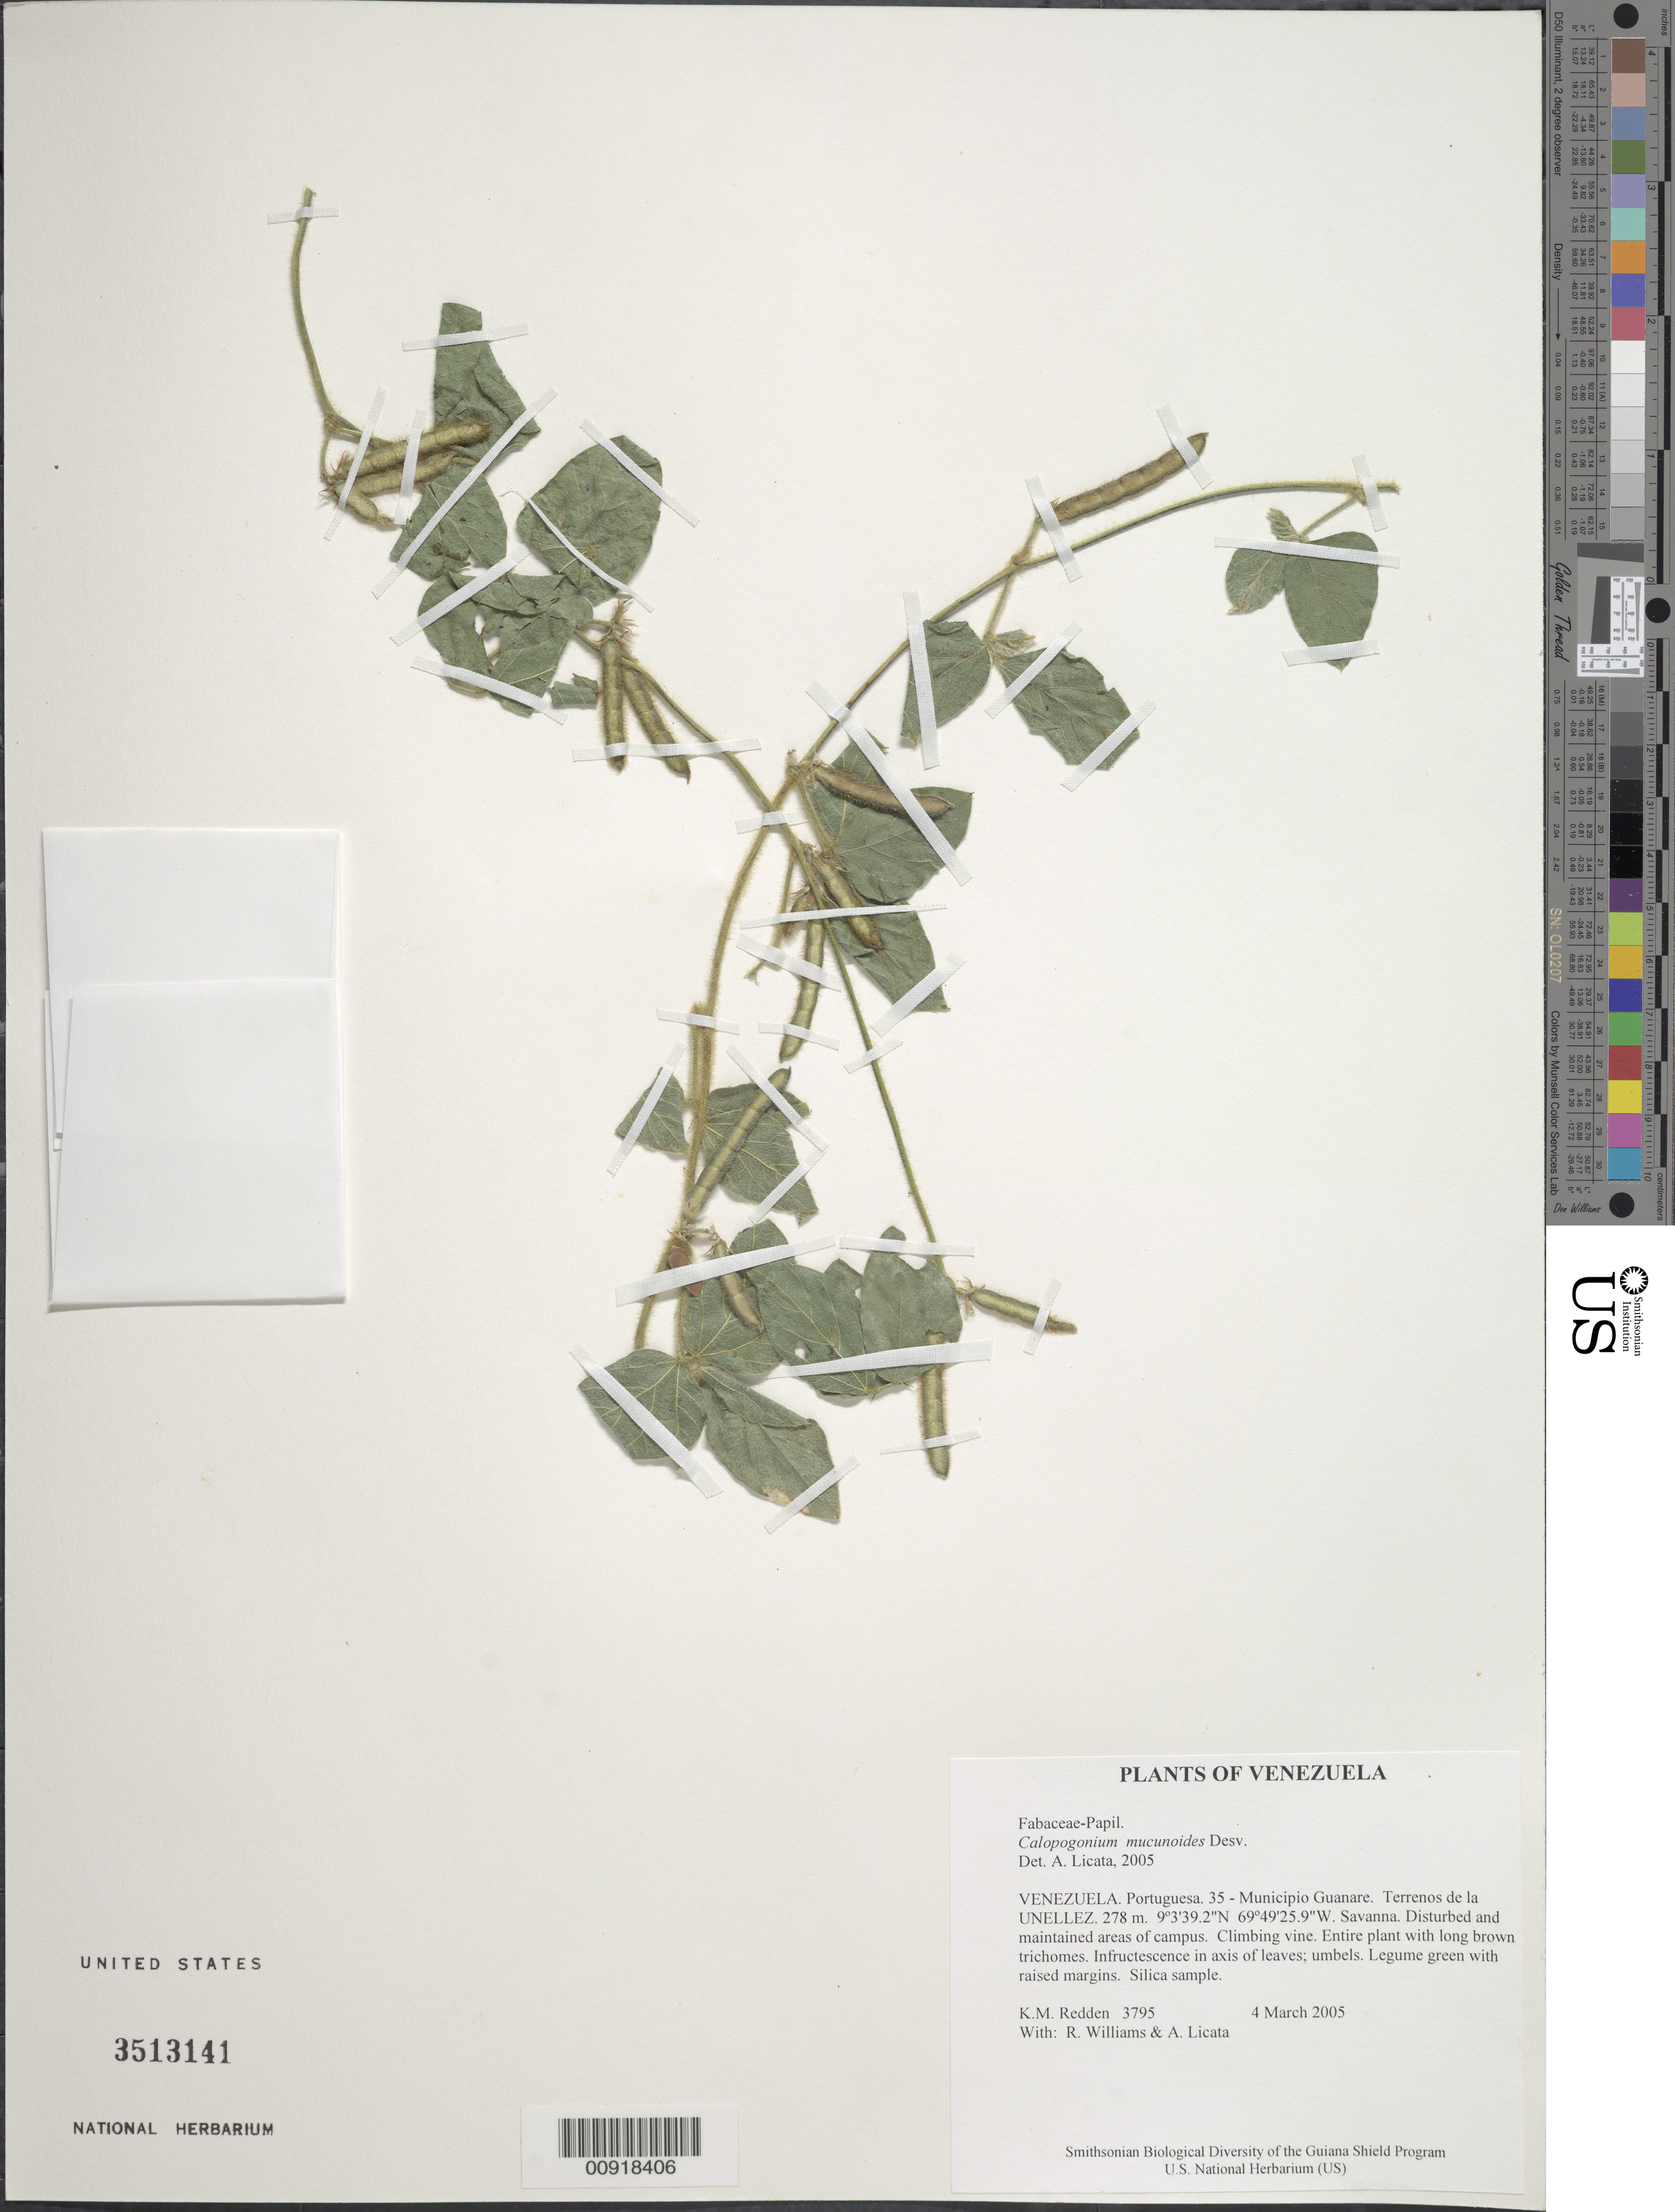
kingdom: Plantae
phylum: Tracheophyta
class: Magnoliopsida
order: Fabales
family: Fabaceae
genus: Calopogonium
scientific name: Calopogonium mucunoides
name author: Desv.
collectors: K. M. Redden, R. Williams & A. Licata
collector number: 3795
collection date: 2005-03-04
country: Venezuela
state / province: Portuguesa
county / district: Guanare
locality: Terrenos de la UNELLEZ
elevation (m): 278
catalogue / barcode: US 3513141